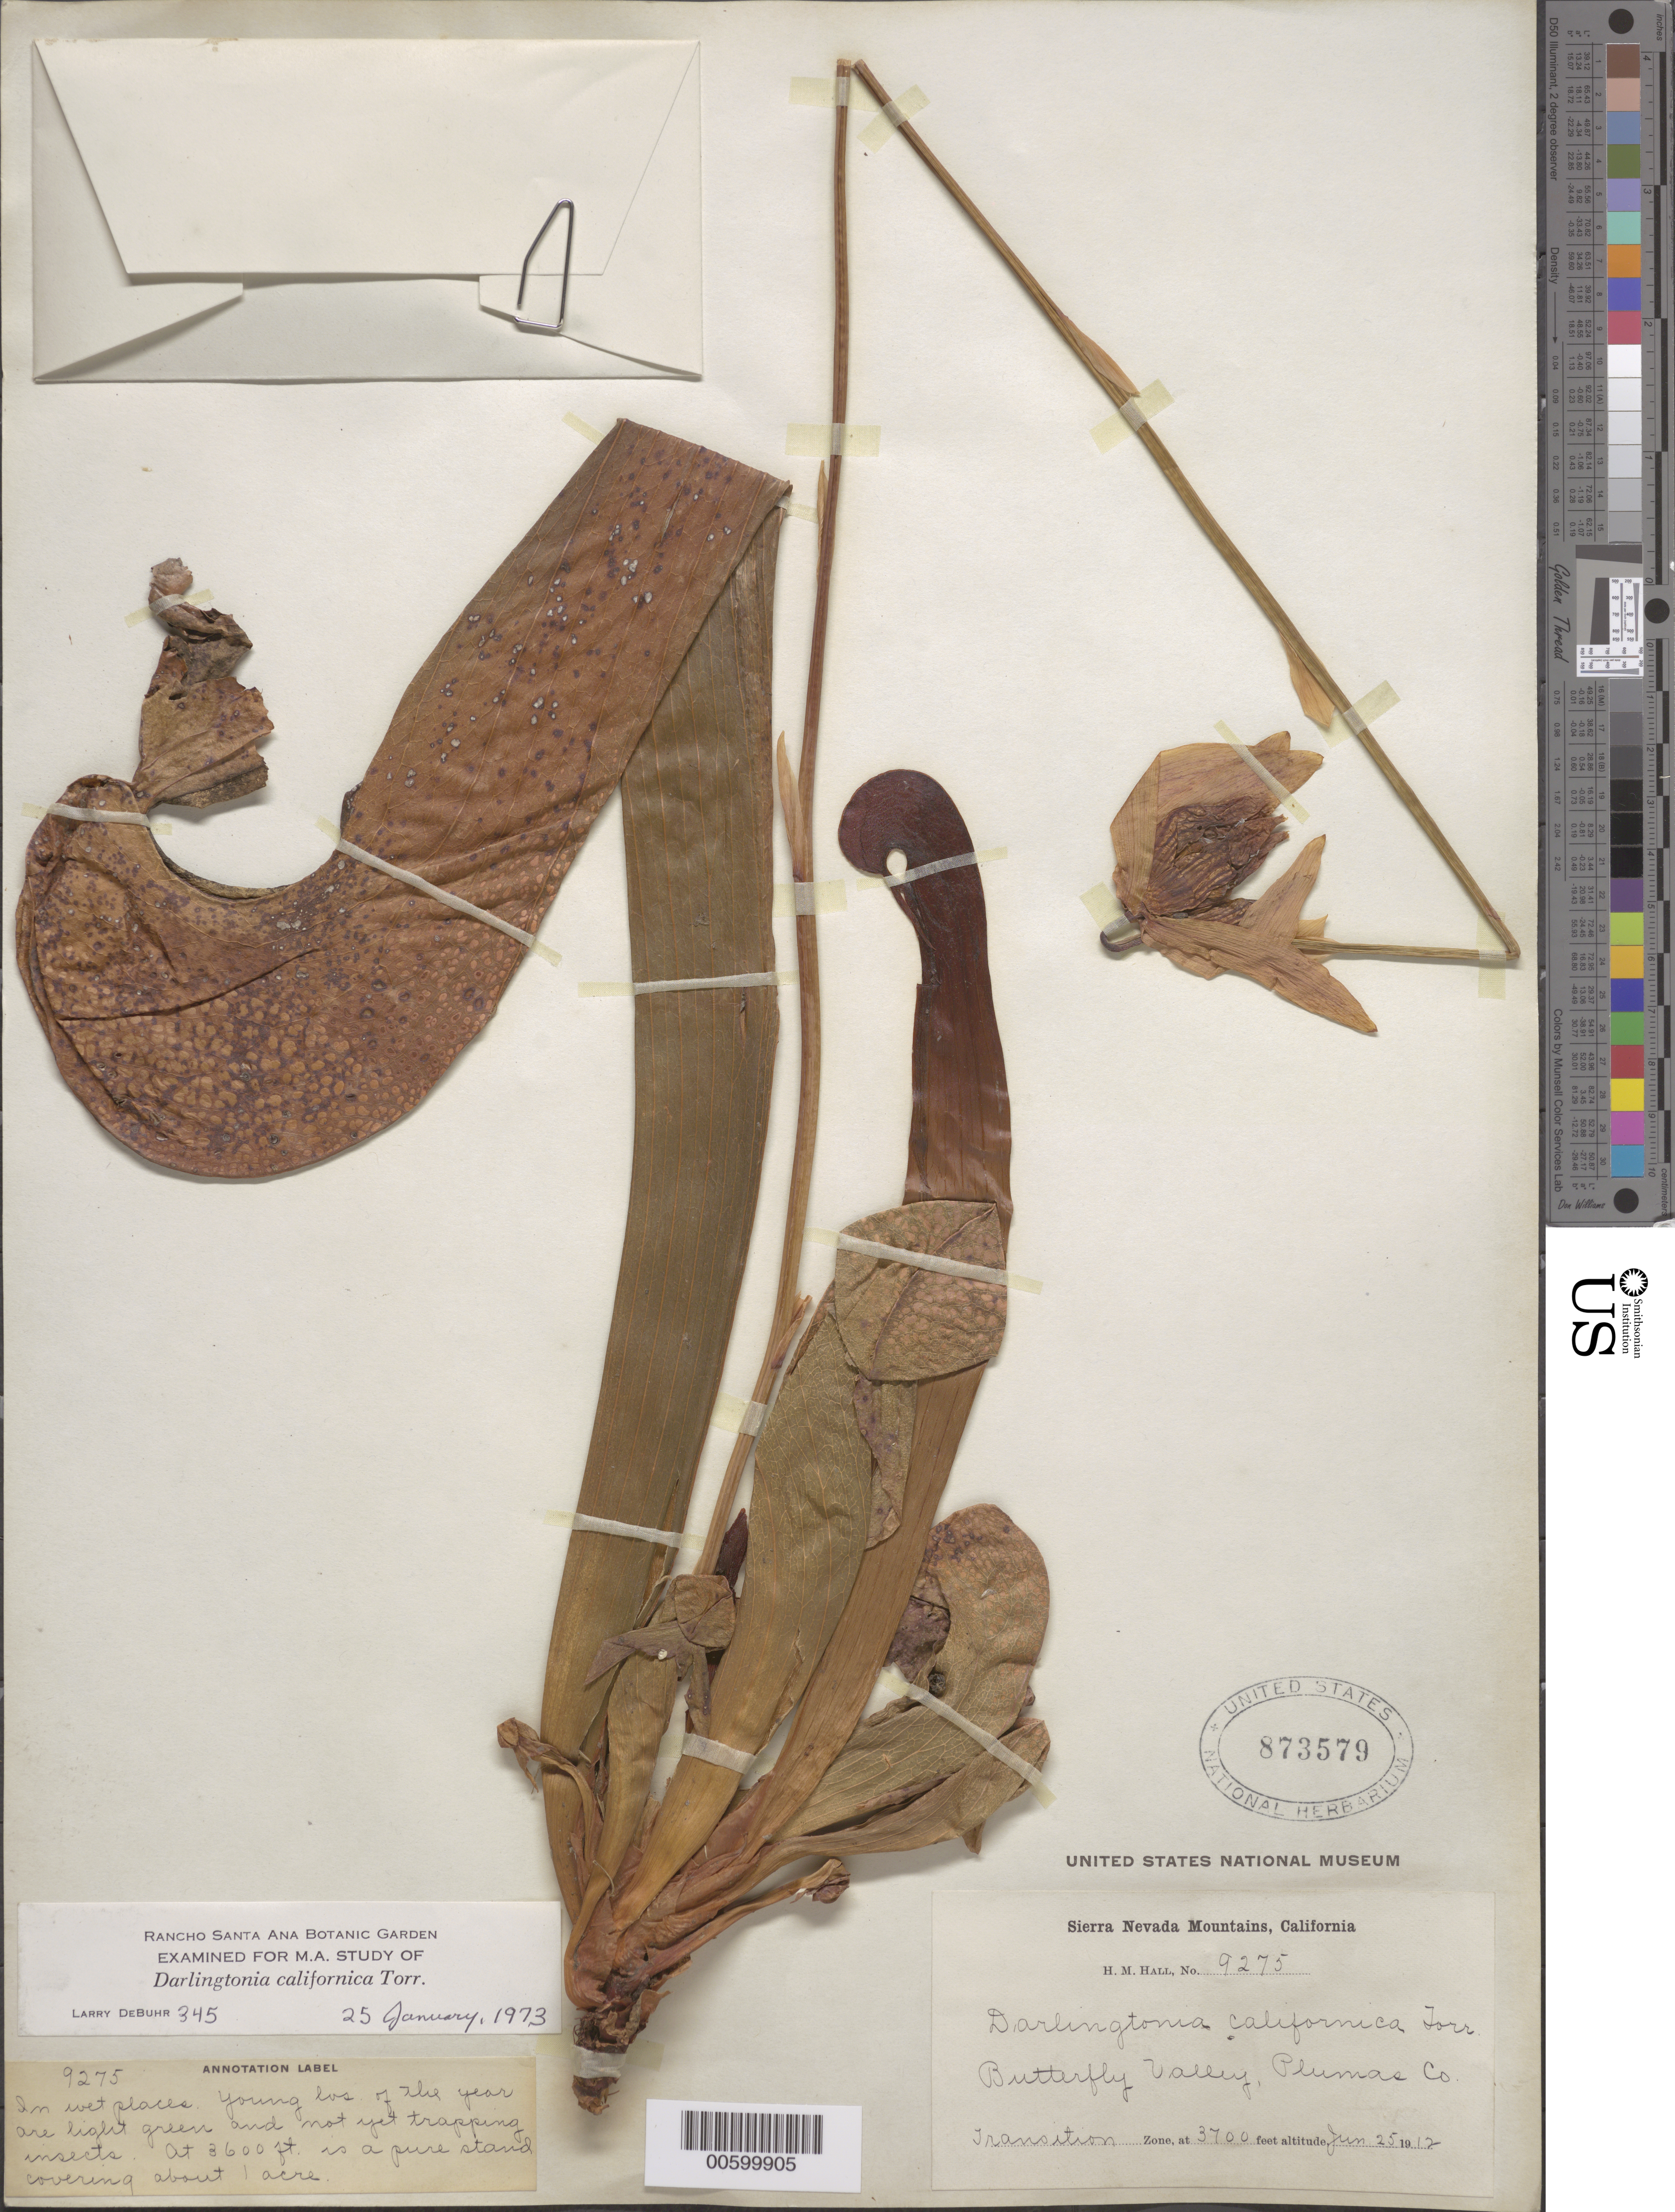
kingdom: Plantae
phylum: Tracheophyta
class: Magnoliopsida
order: Ericales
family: Sarraceniaceae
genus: Darlingtonia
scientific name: Darlingtonia californica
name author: Torr.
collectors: H. M. Hall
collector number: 9275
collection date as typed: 25 Jun 1912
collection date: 1912-06-25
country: United States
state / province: California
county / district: Plumas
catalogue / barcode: US 873579